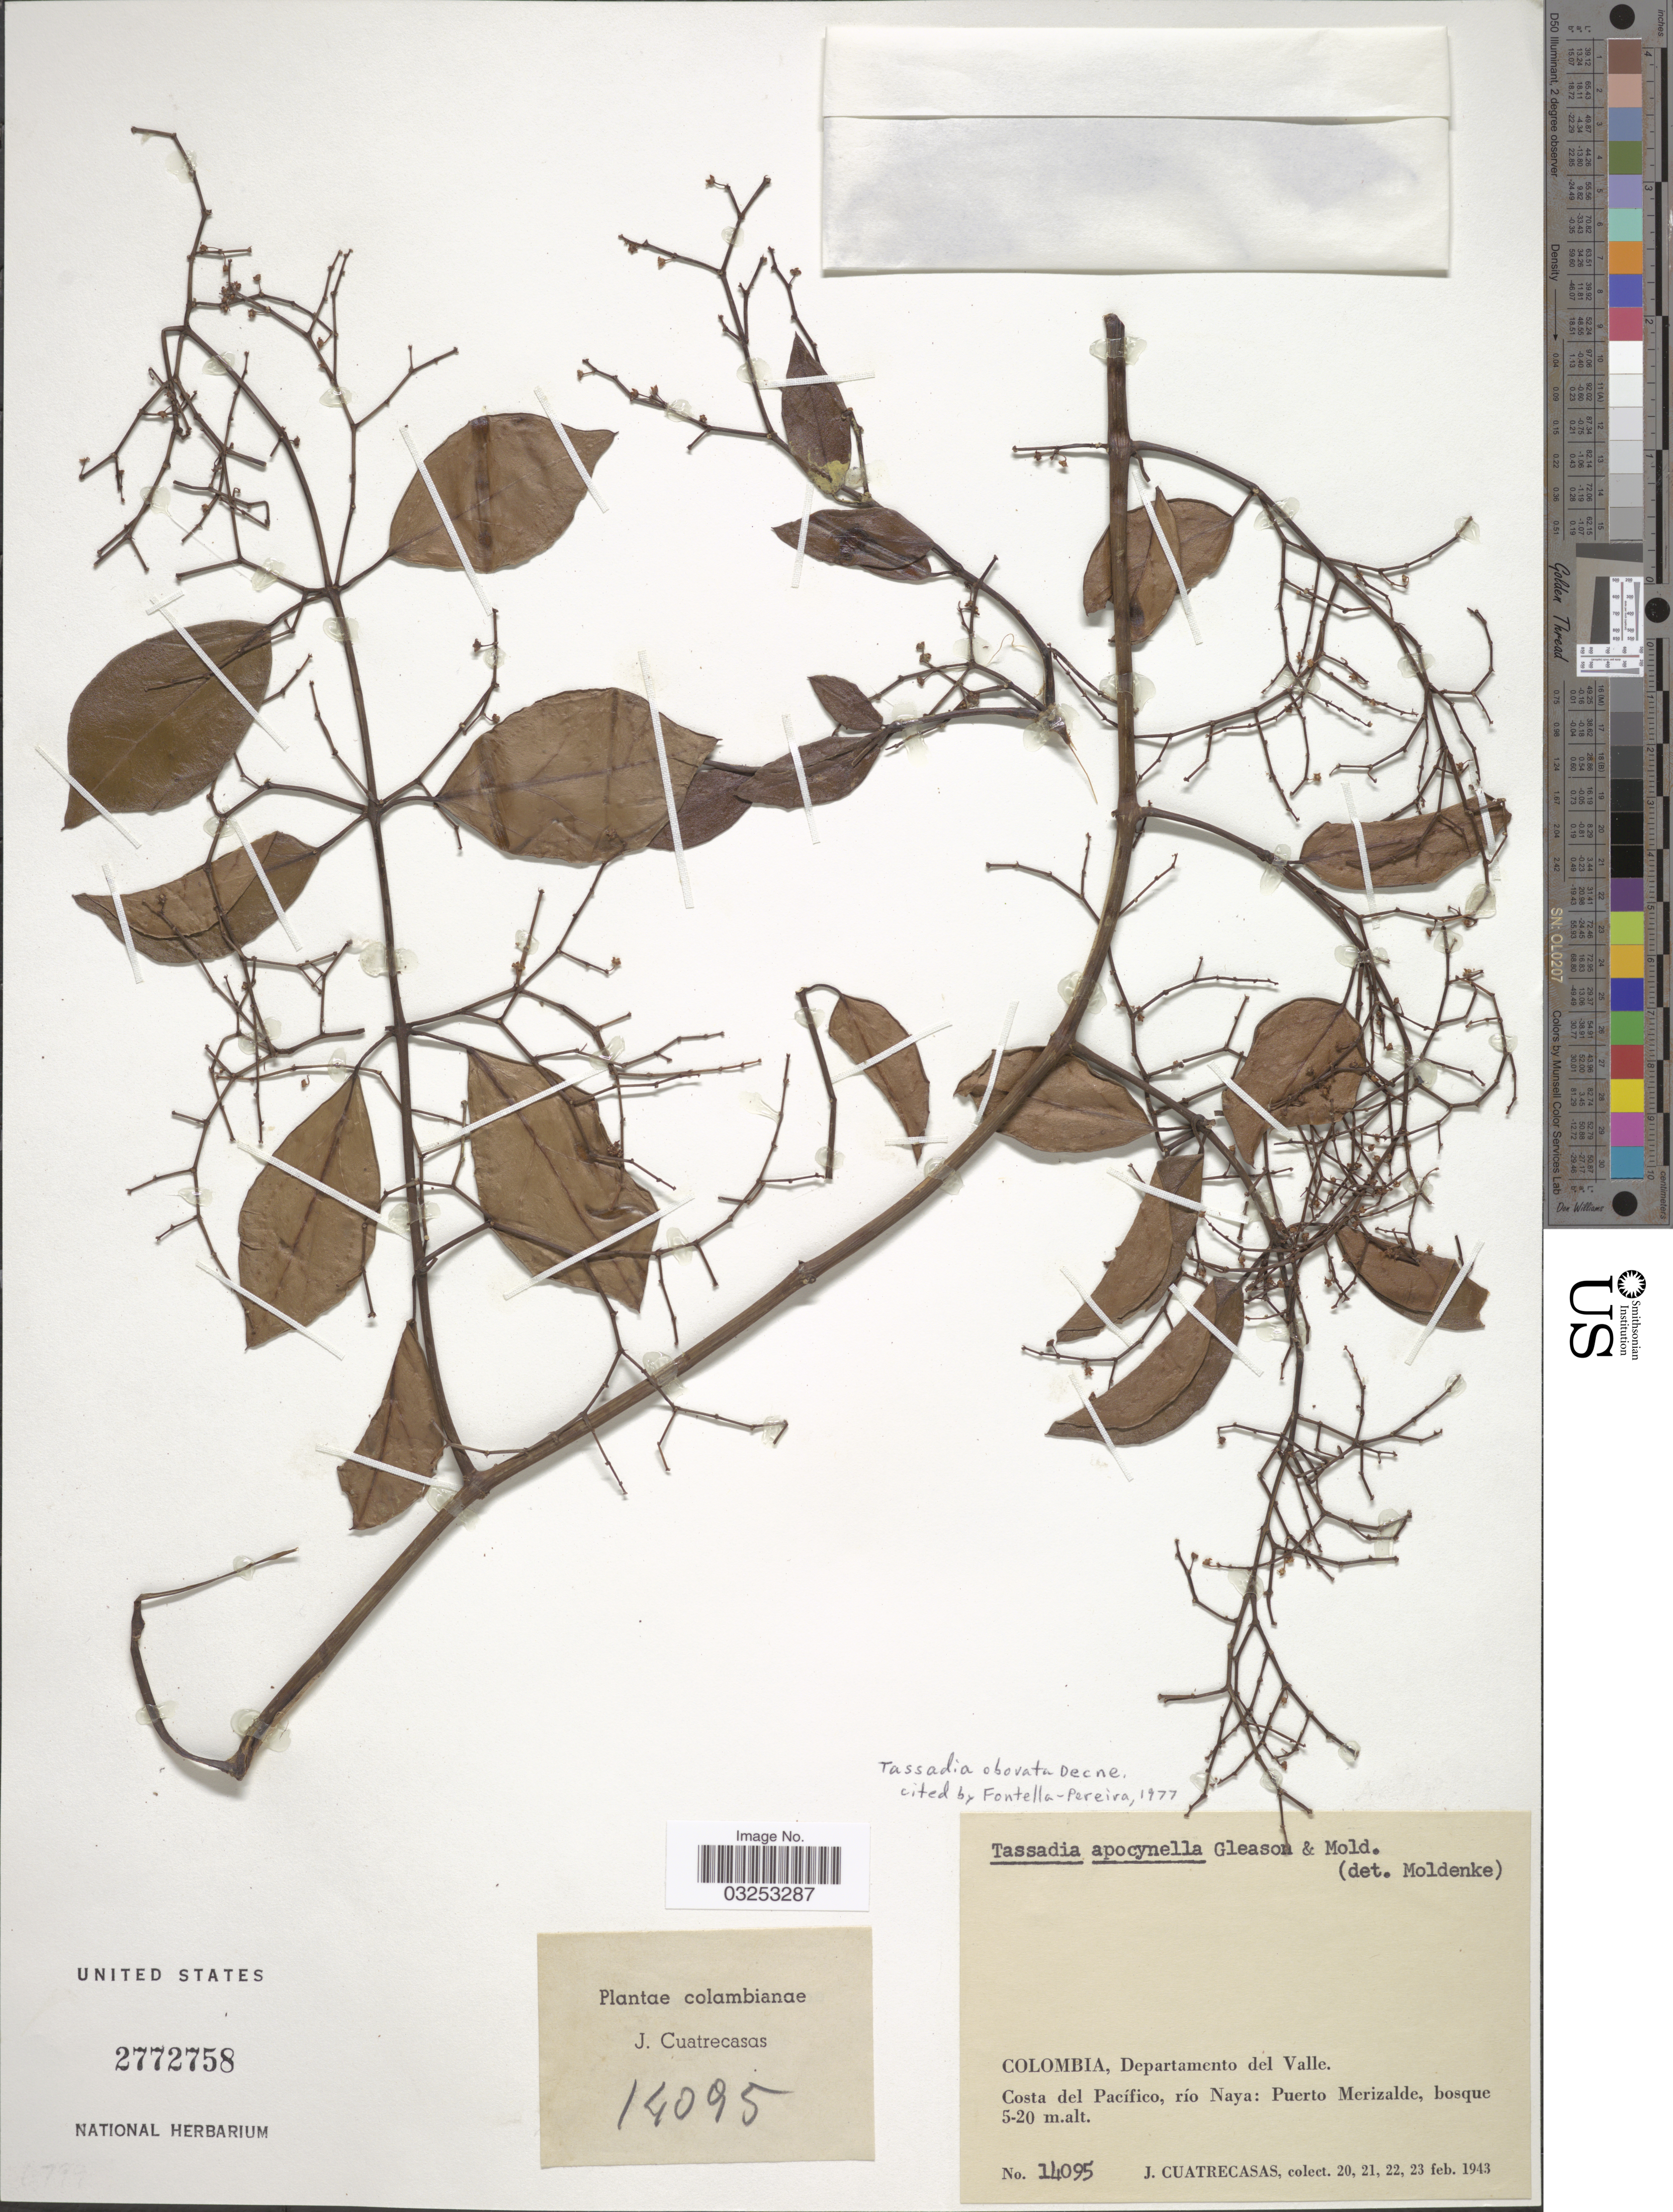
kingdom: Plantae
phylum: Tracheophyta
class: Magnoliopsida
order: Gentianales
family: Apocynaceae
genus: Tassadia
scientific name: Tassadia obovata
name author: Decne.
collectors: J. Cuatrecasas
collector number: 14095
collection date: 1943-02-20/1943-02-23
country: Colombia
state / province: Valle del Cauca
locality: Departamento del Valle. Costa del Pacífico; río Naya; Puerto Merizalde, bosque.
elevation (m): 5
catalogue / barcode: US 2772758